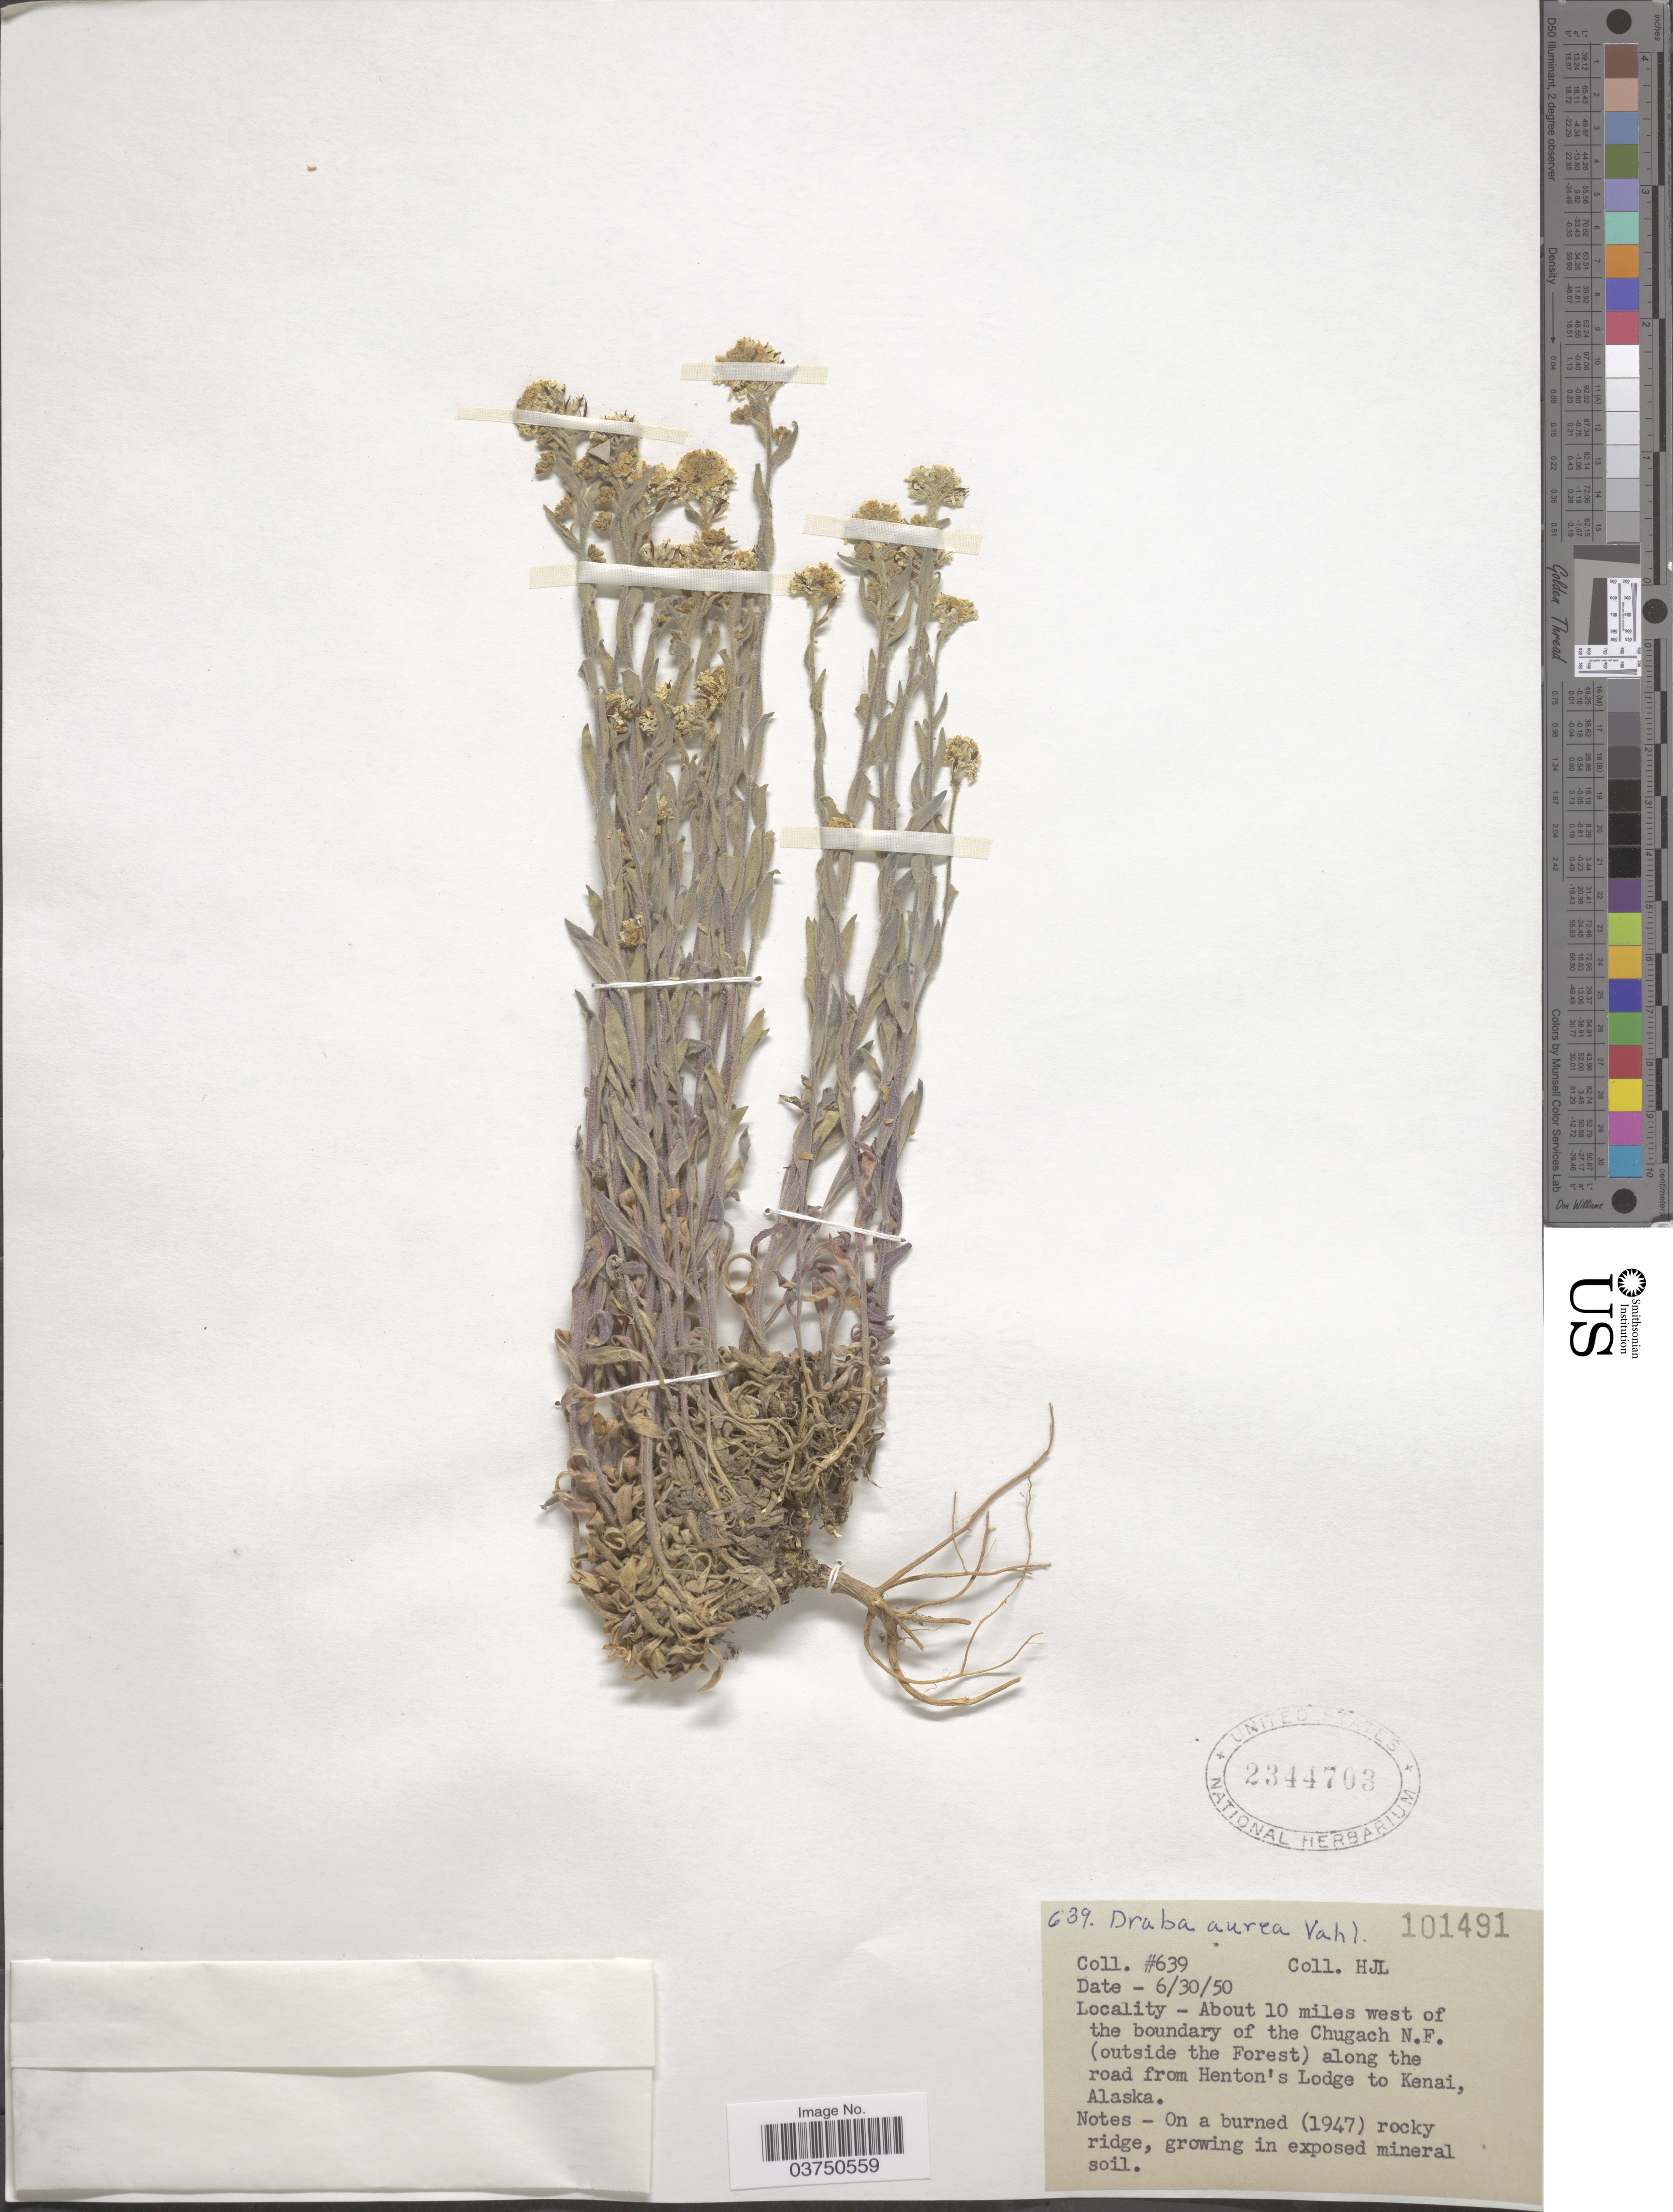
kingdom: Plantae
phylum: Tracheophyta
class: Magnoliopsida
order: Brassicales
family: Brassicaceae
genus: Draba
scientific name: Draba aurea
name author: Vahl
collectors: H. J. L.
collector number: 639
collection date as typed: Transcribed d/m/y: 30/6/50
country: United States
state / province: Alaska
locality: About 10 miles west of the boundary of the Chugach N.F. (outside the Forest) along the road from Henton's Lodge to Kenai.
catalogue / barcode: US 2344703